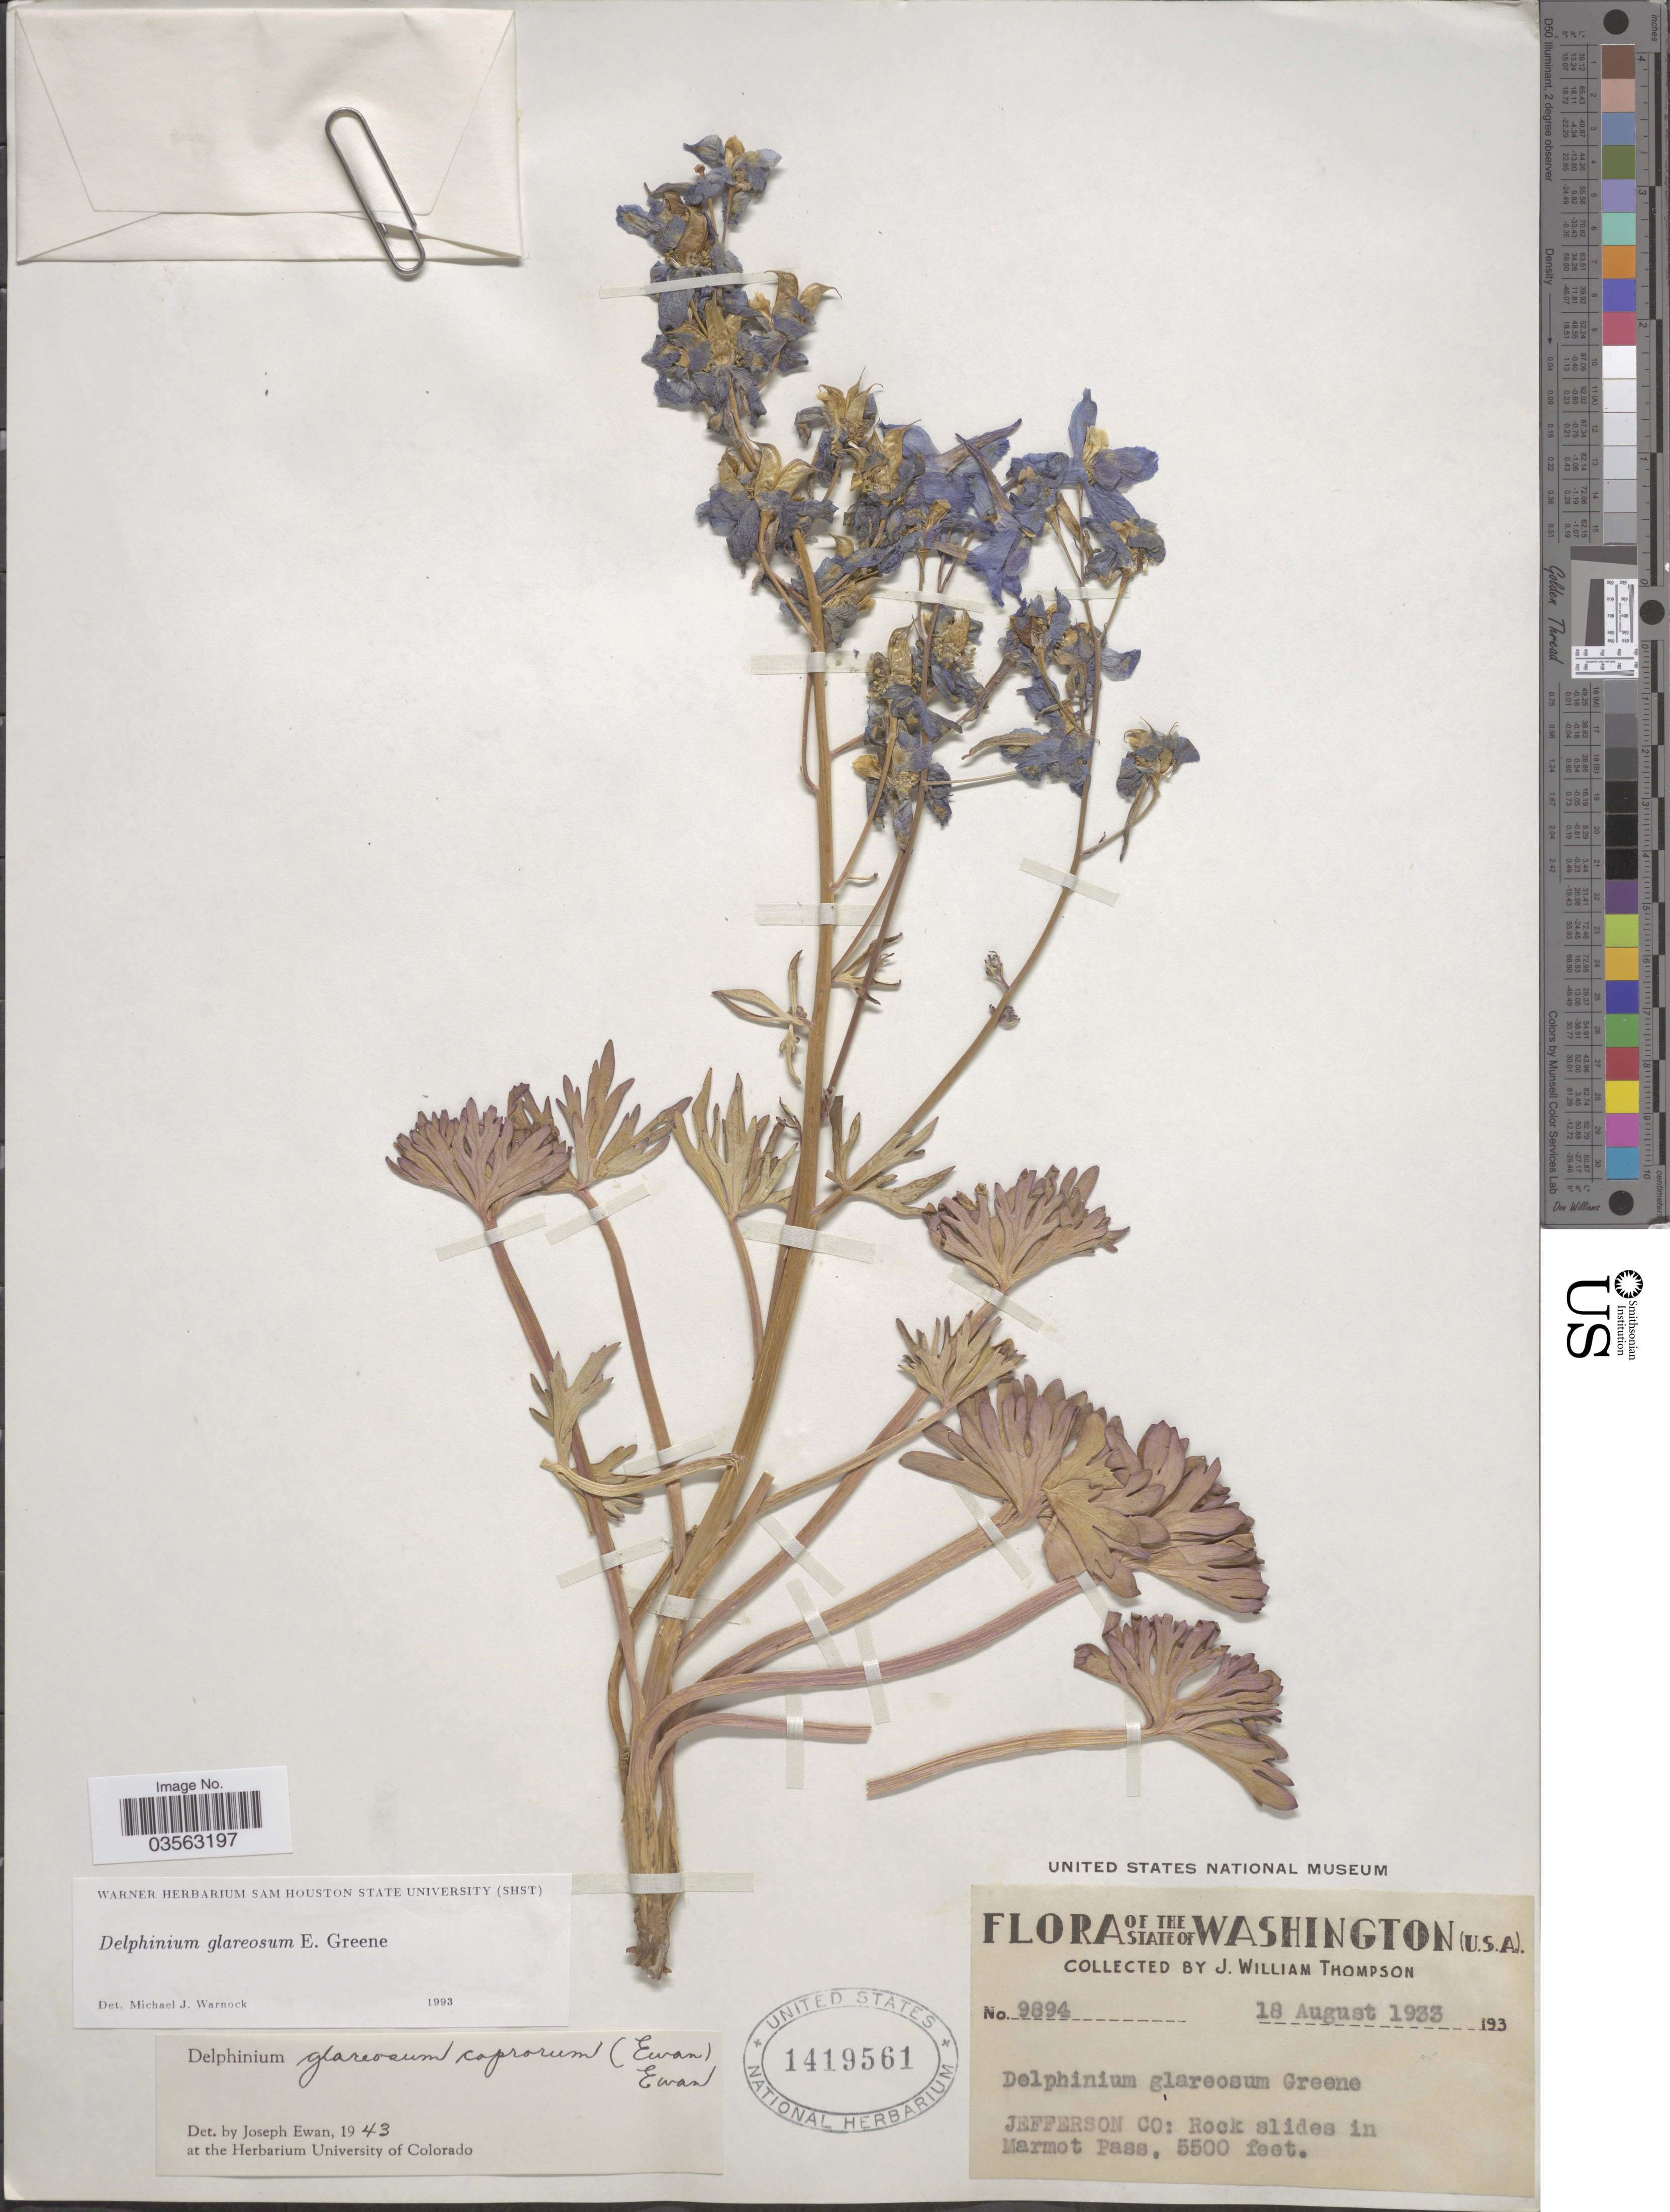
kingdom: Plantae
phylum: Tracheophyta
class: Magnoliopsida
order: Ranunculales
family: Ranunculaceae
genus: Delphinium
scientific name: Delphinium glareosum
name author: Greene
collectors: J. W. Thompson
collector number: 9894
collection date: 1933-08-18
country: United States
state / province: Washington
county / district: Jefferson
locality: U.S.A. Jefferson Co: Rock slides in Marmot Pass.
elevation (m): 1676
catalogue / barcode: US 1419561